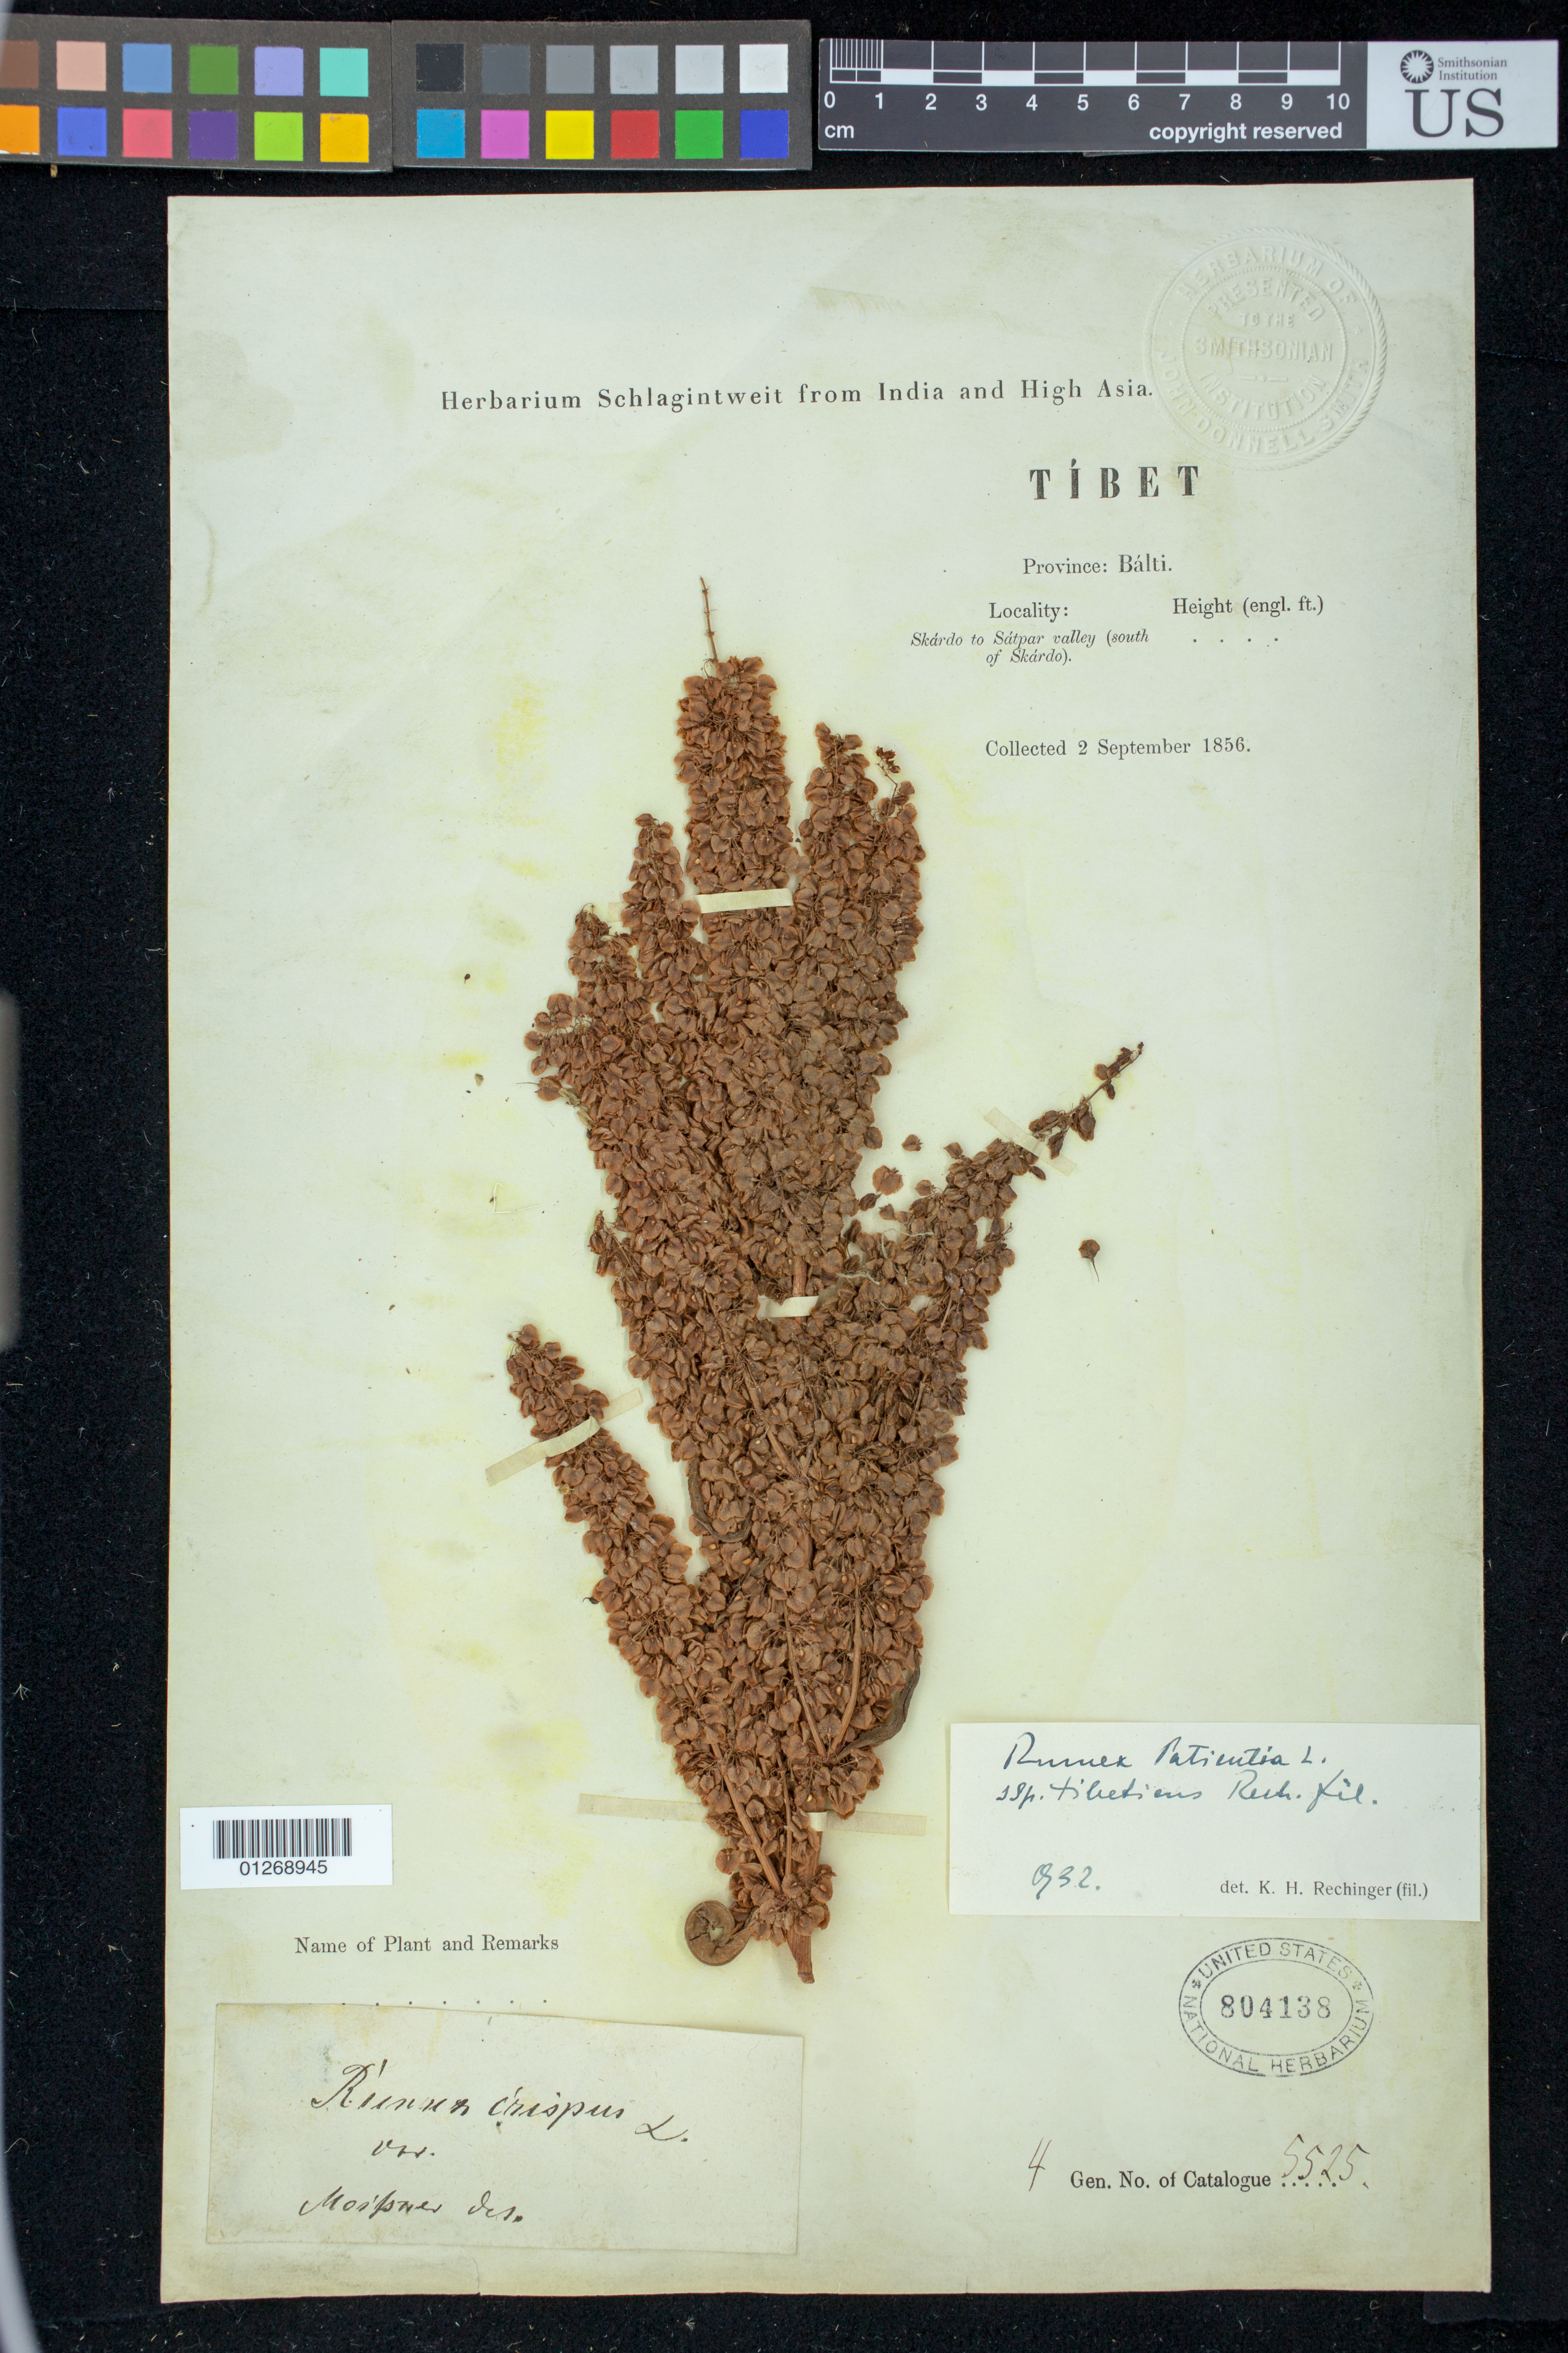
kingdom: Plantae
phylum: Tracheophyta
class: Magnoliopsida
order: Caryophyllales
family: Polygonaceae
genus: Rumex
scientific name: Rumex tibeticus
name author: Rech. f.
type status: Isosyntype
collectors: Herbarium Schlagintweit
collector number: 5525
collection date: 1856-09-02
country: Pakistan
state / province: Gilgit-Baltistan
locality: Tibet. Province Bálti. Skárdo to Sátpar valley (south of Skárdo) [=Skardu, now in Pakistan]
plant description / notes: Specimen ex John Donnell Smith herbarium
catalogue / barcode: US 804138